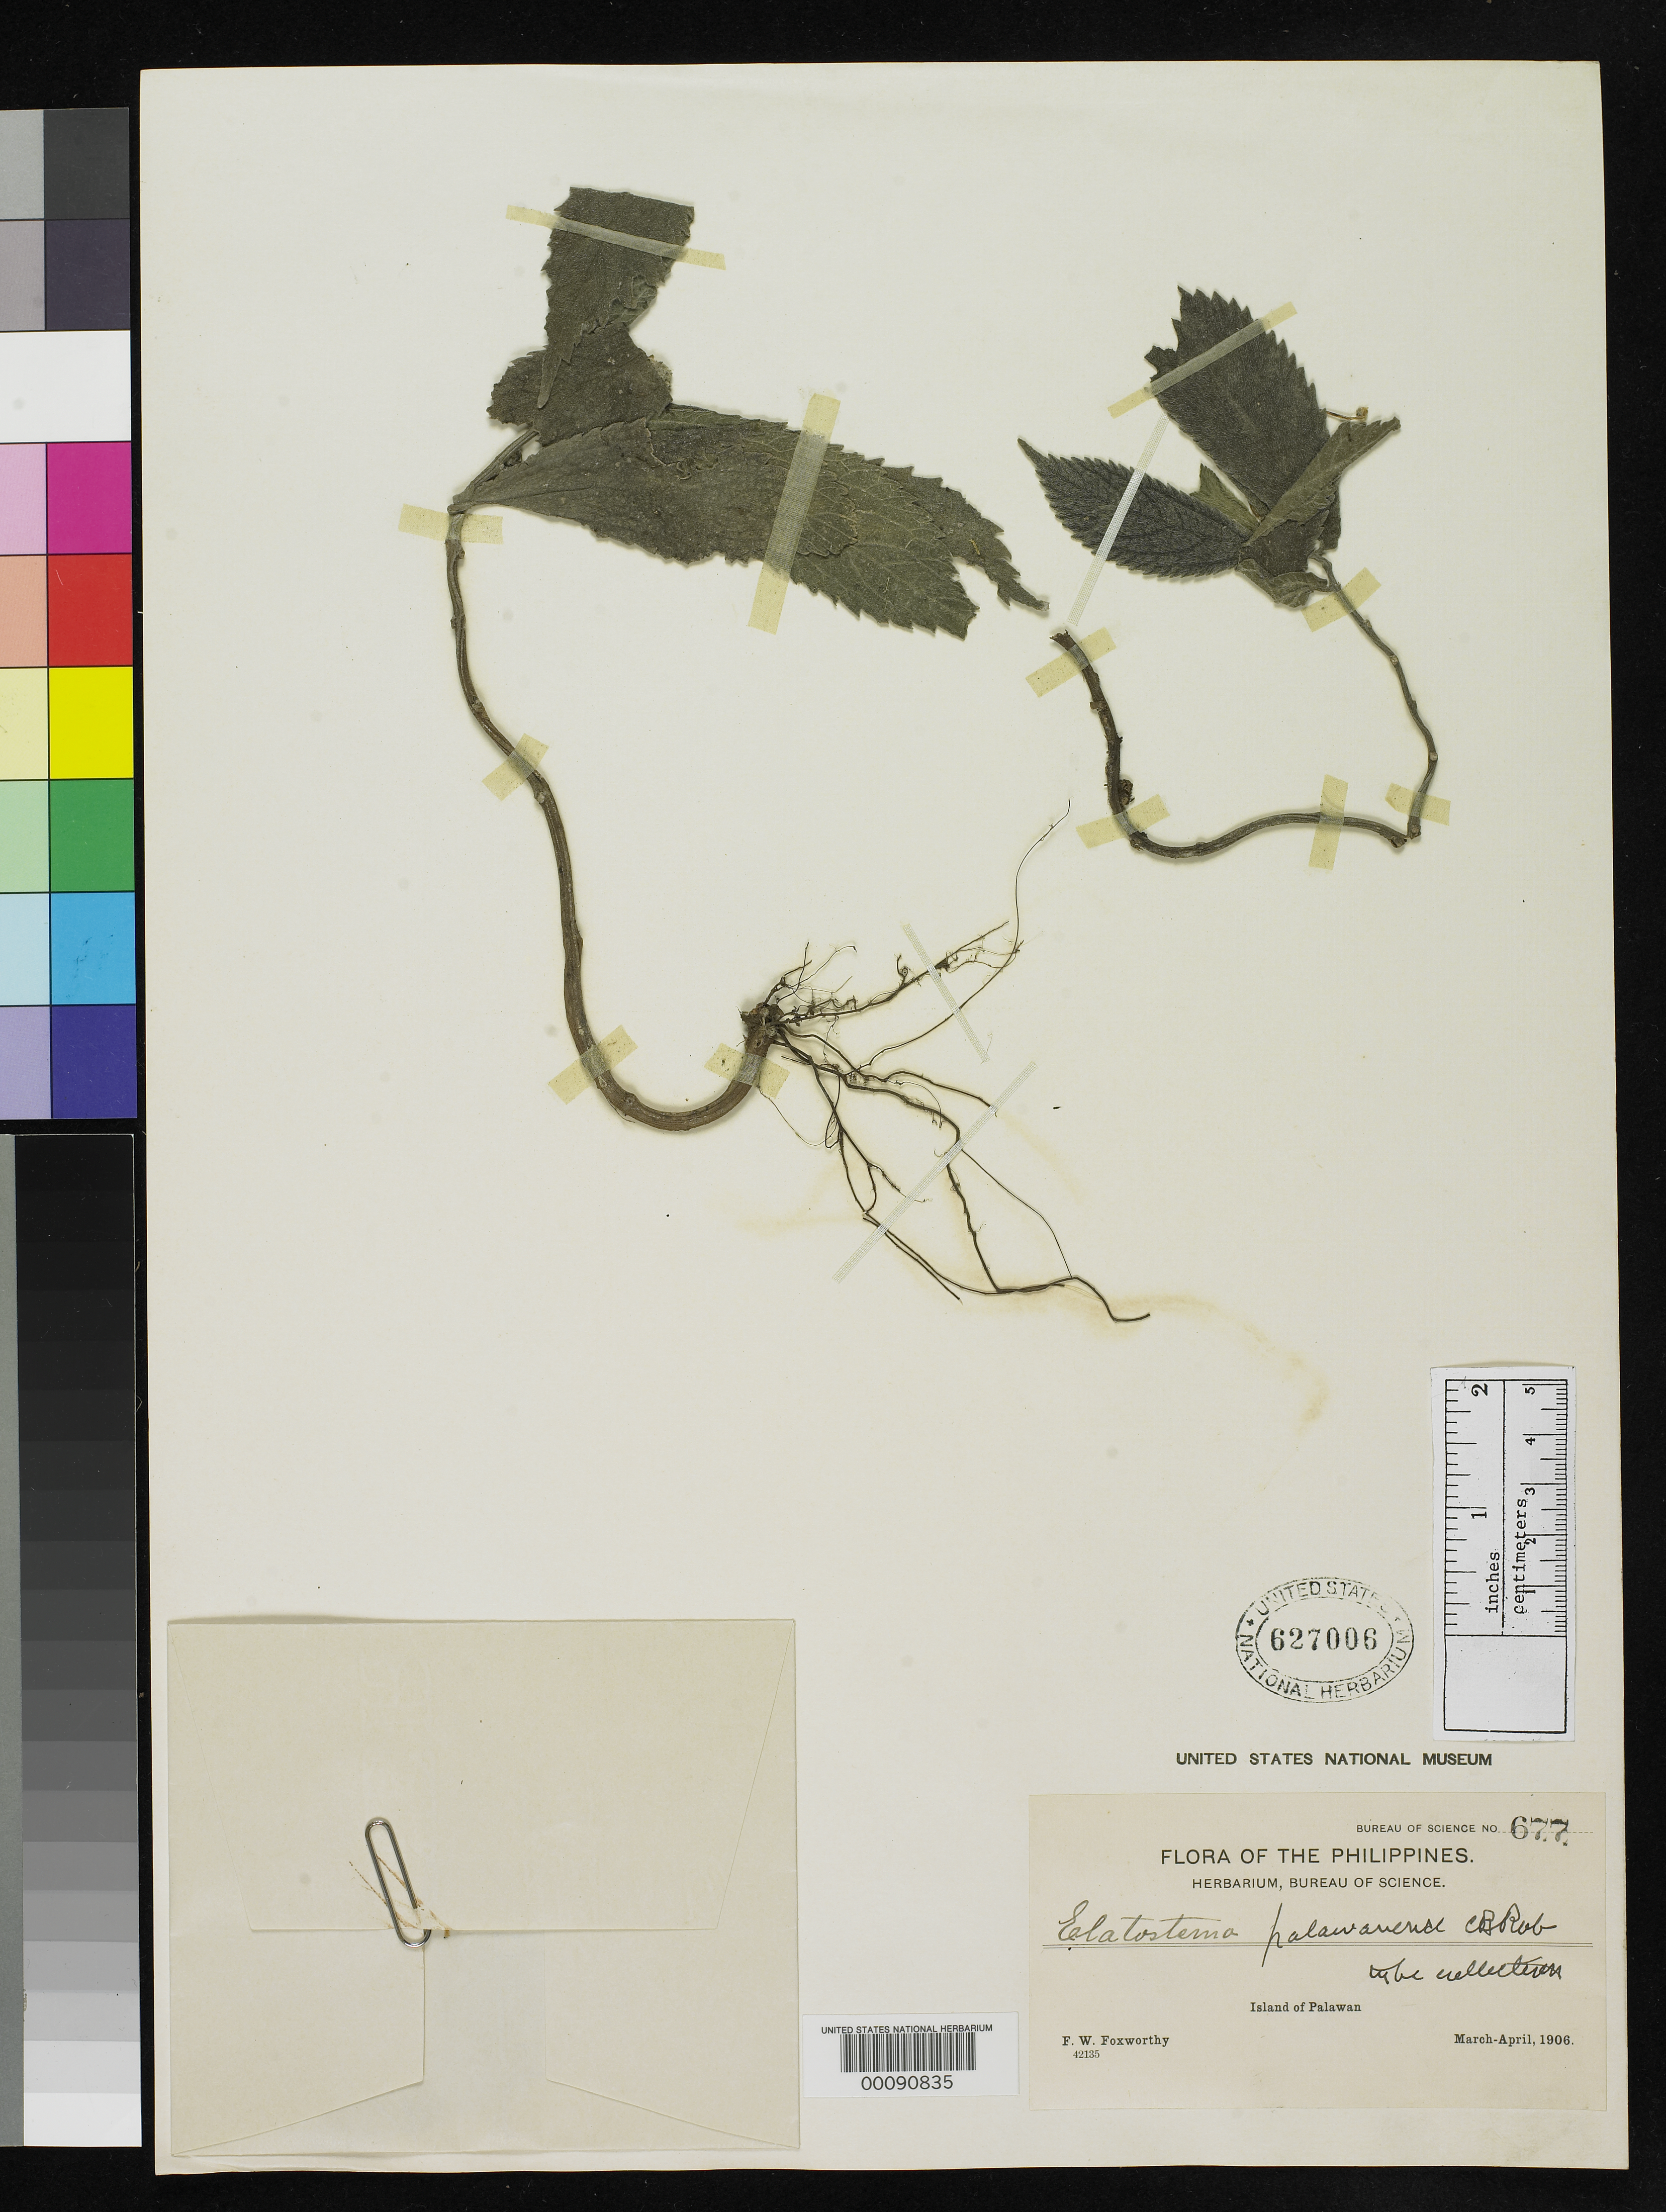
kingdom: Plantae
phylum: Tracheophyta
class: Magnoliopsida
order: Rosales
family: Urticaceae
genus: Elatostema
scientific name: Elatostema palawanense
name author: C.B. Rob.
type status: Isotype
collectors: F. W. Foxworthy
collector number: Bur. Sci. 677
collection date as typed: Mar 1906 to -- Apr 1906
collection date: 1906-03/1906-04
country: Philippines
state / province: Mimaropa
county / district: Palawan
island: Palawan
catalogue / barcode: US 627006